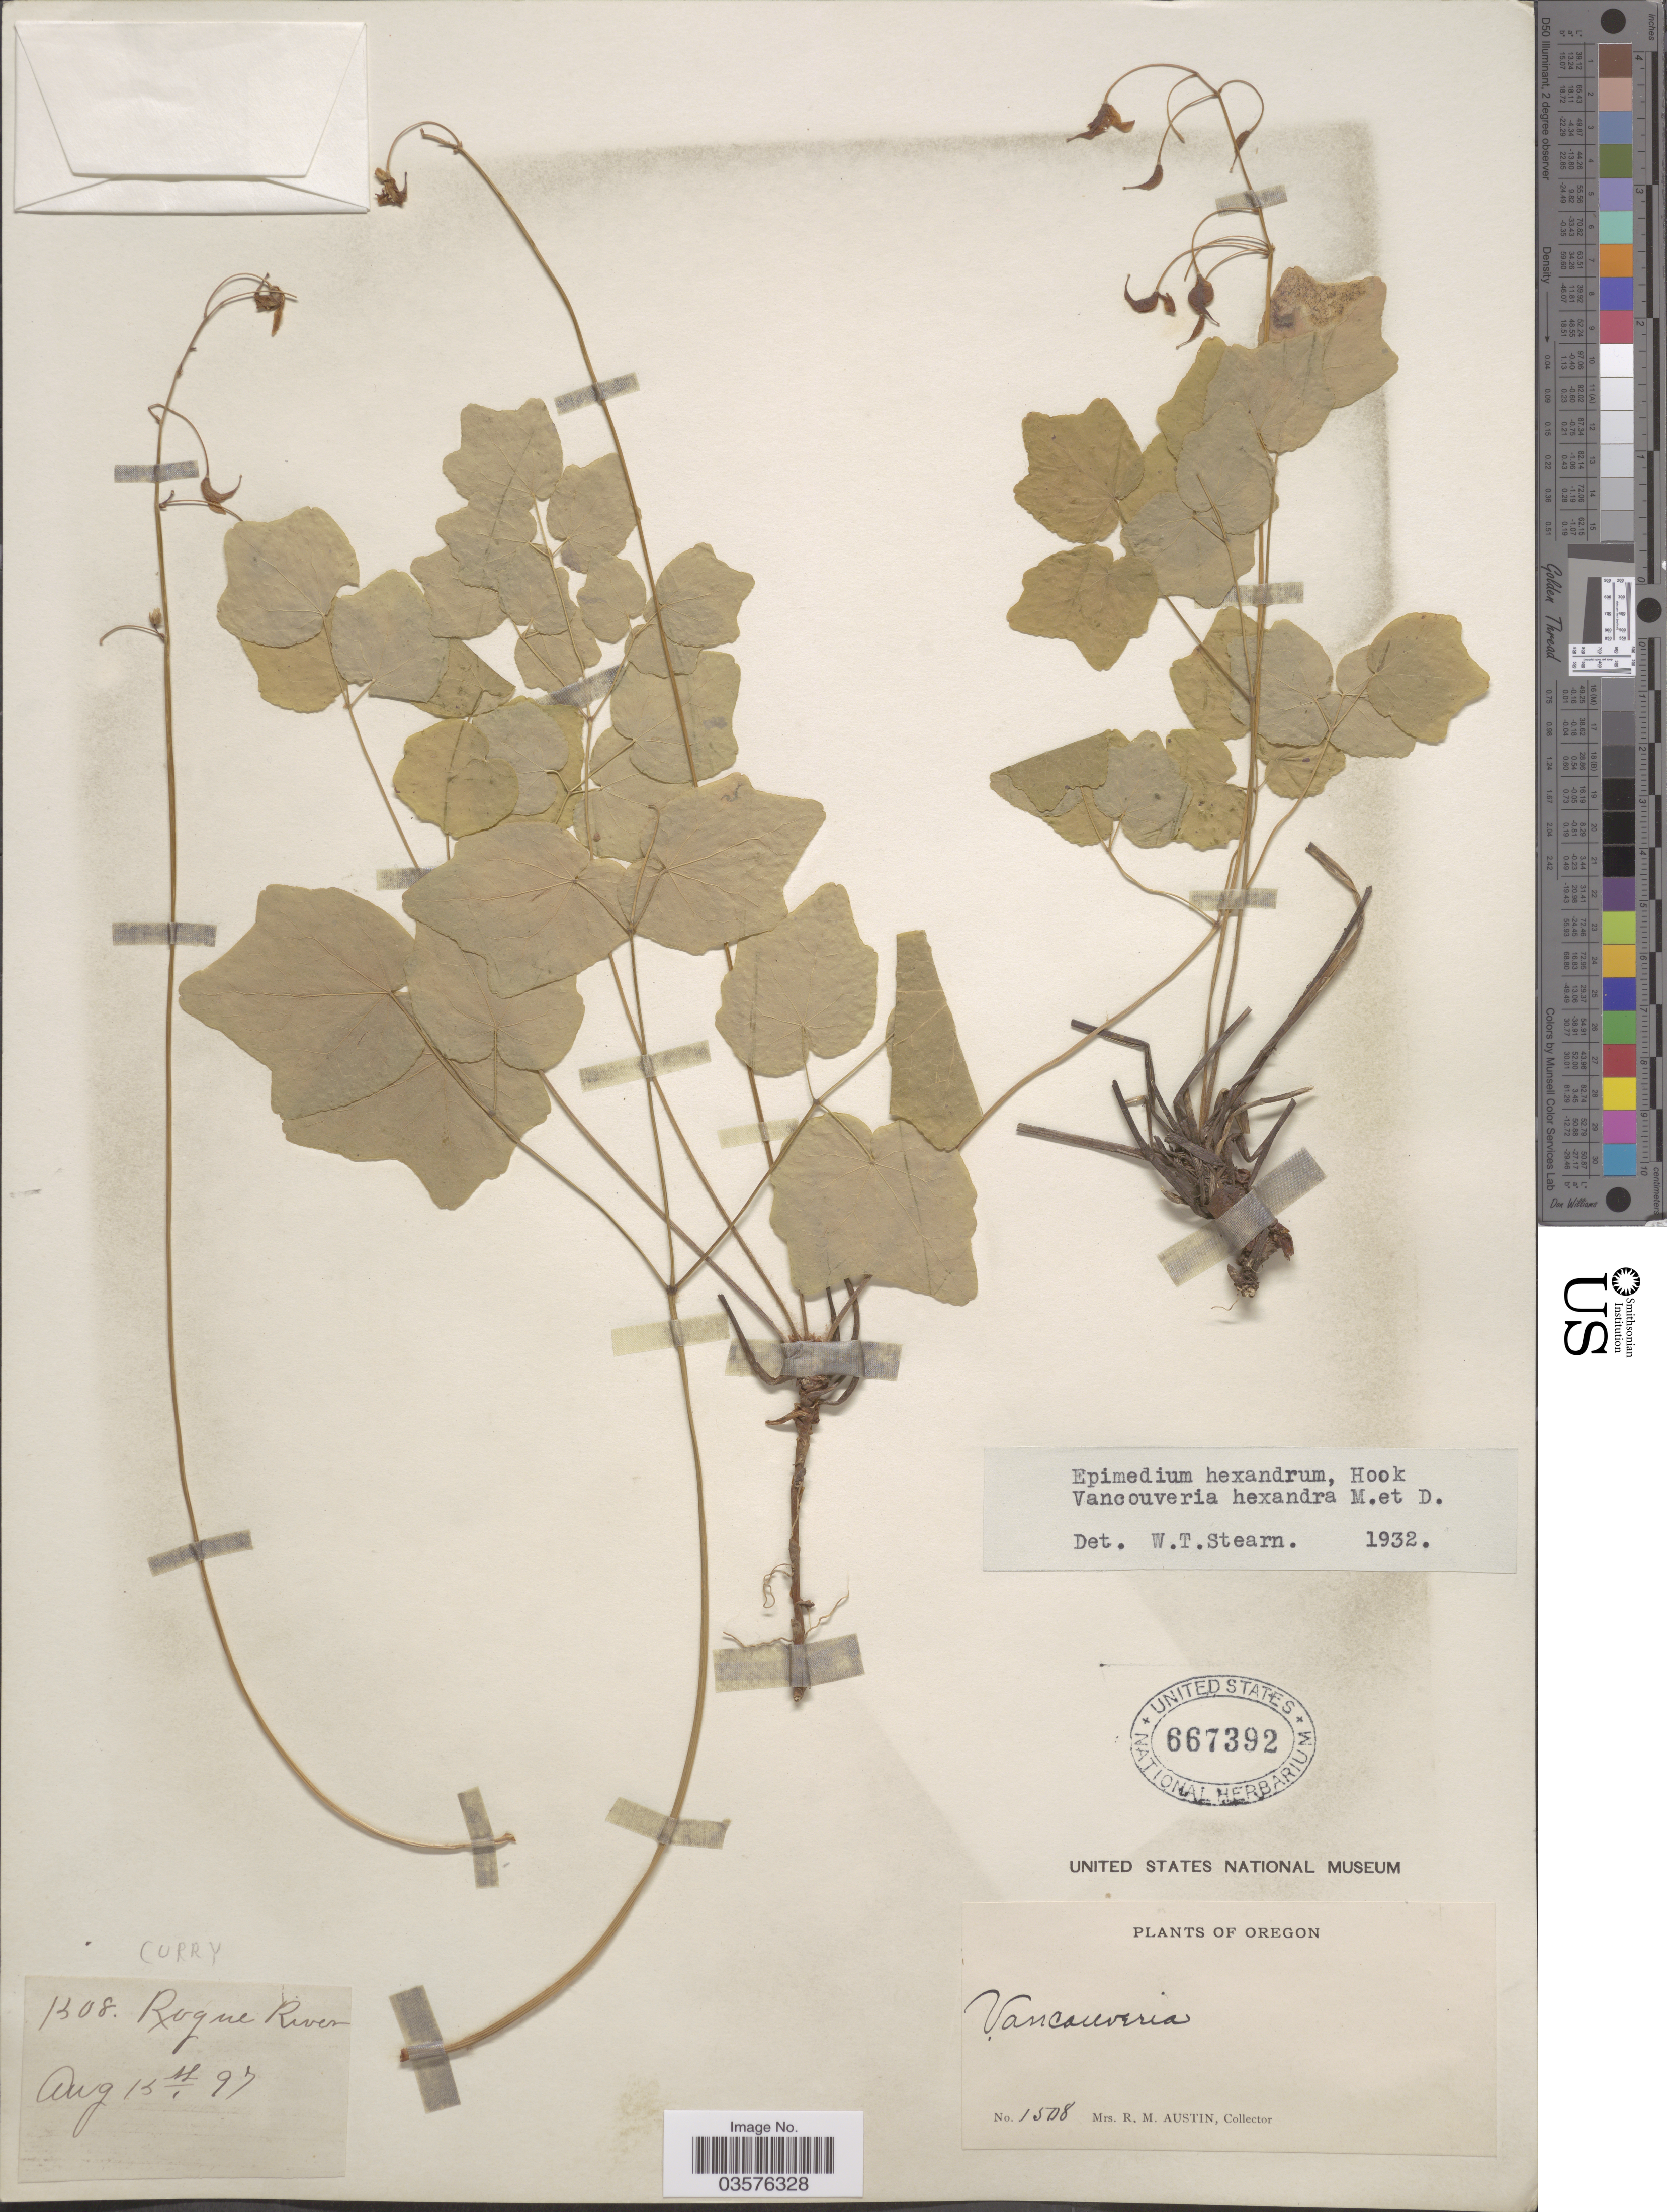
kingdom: Plantae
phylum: Tracheophyta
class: Magnoliopsida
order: Ranunculales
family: Berberidaceae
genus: Vancouveria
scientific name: Vancouveria hexandra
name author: (Hook.) C. Morren & Decne.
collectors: R. Austin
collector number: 1308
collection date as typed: Transcribed d/m/y: 15/8/97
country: United States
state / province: Oregon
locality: Rogne River.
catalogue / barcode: US 667392